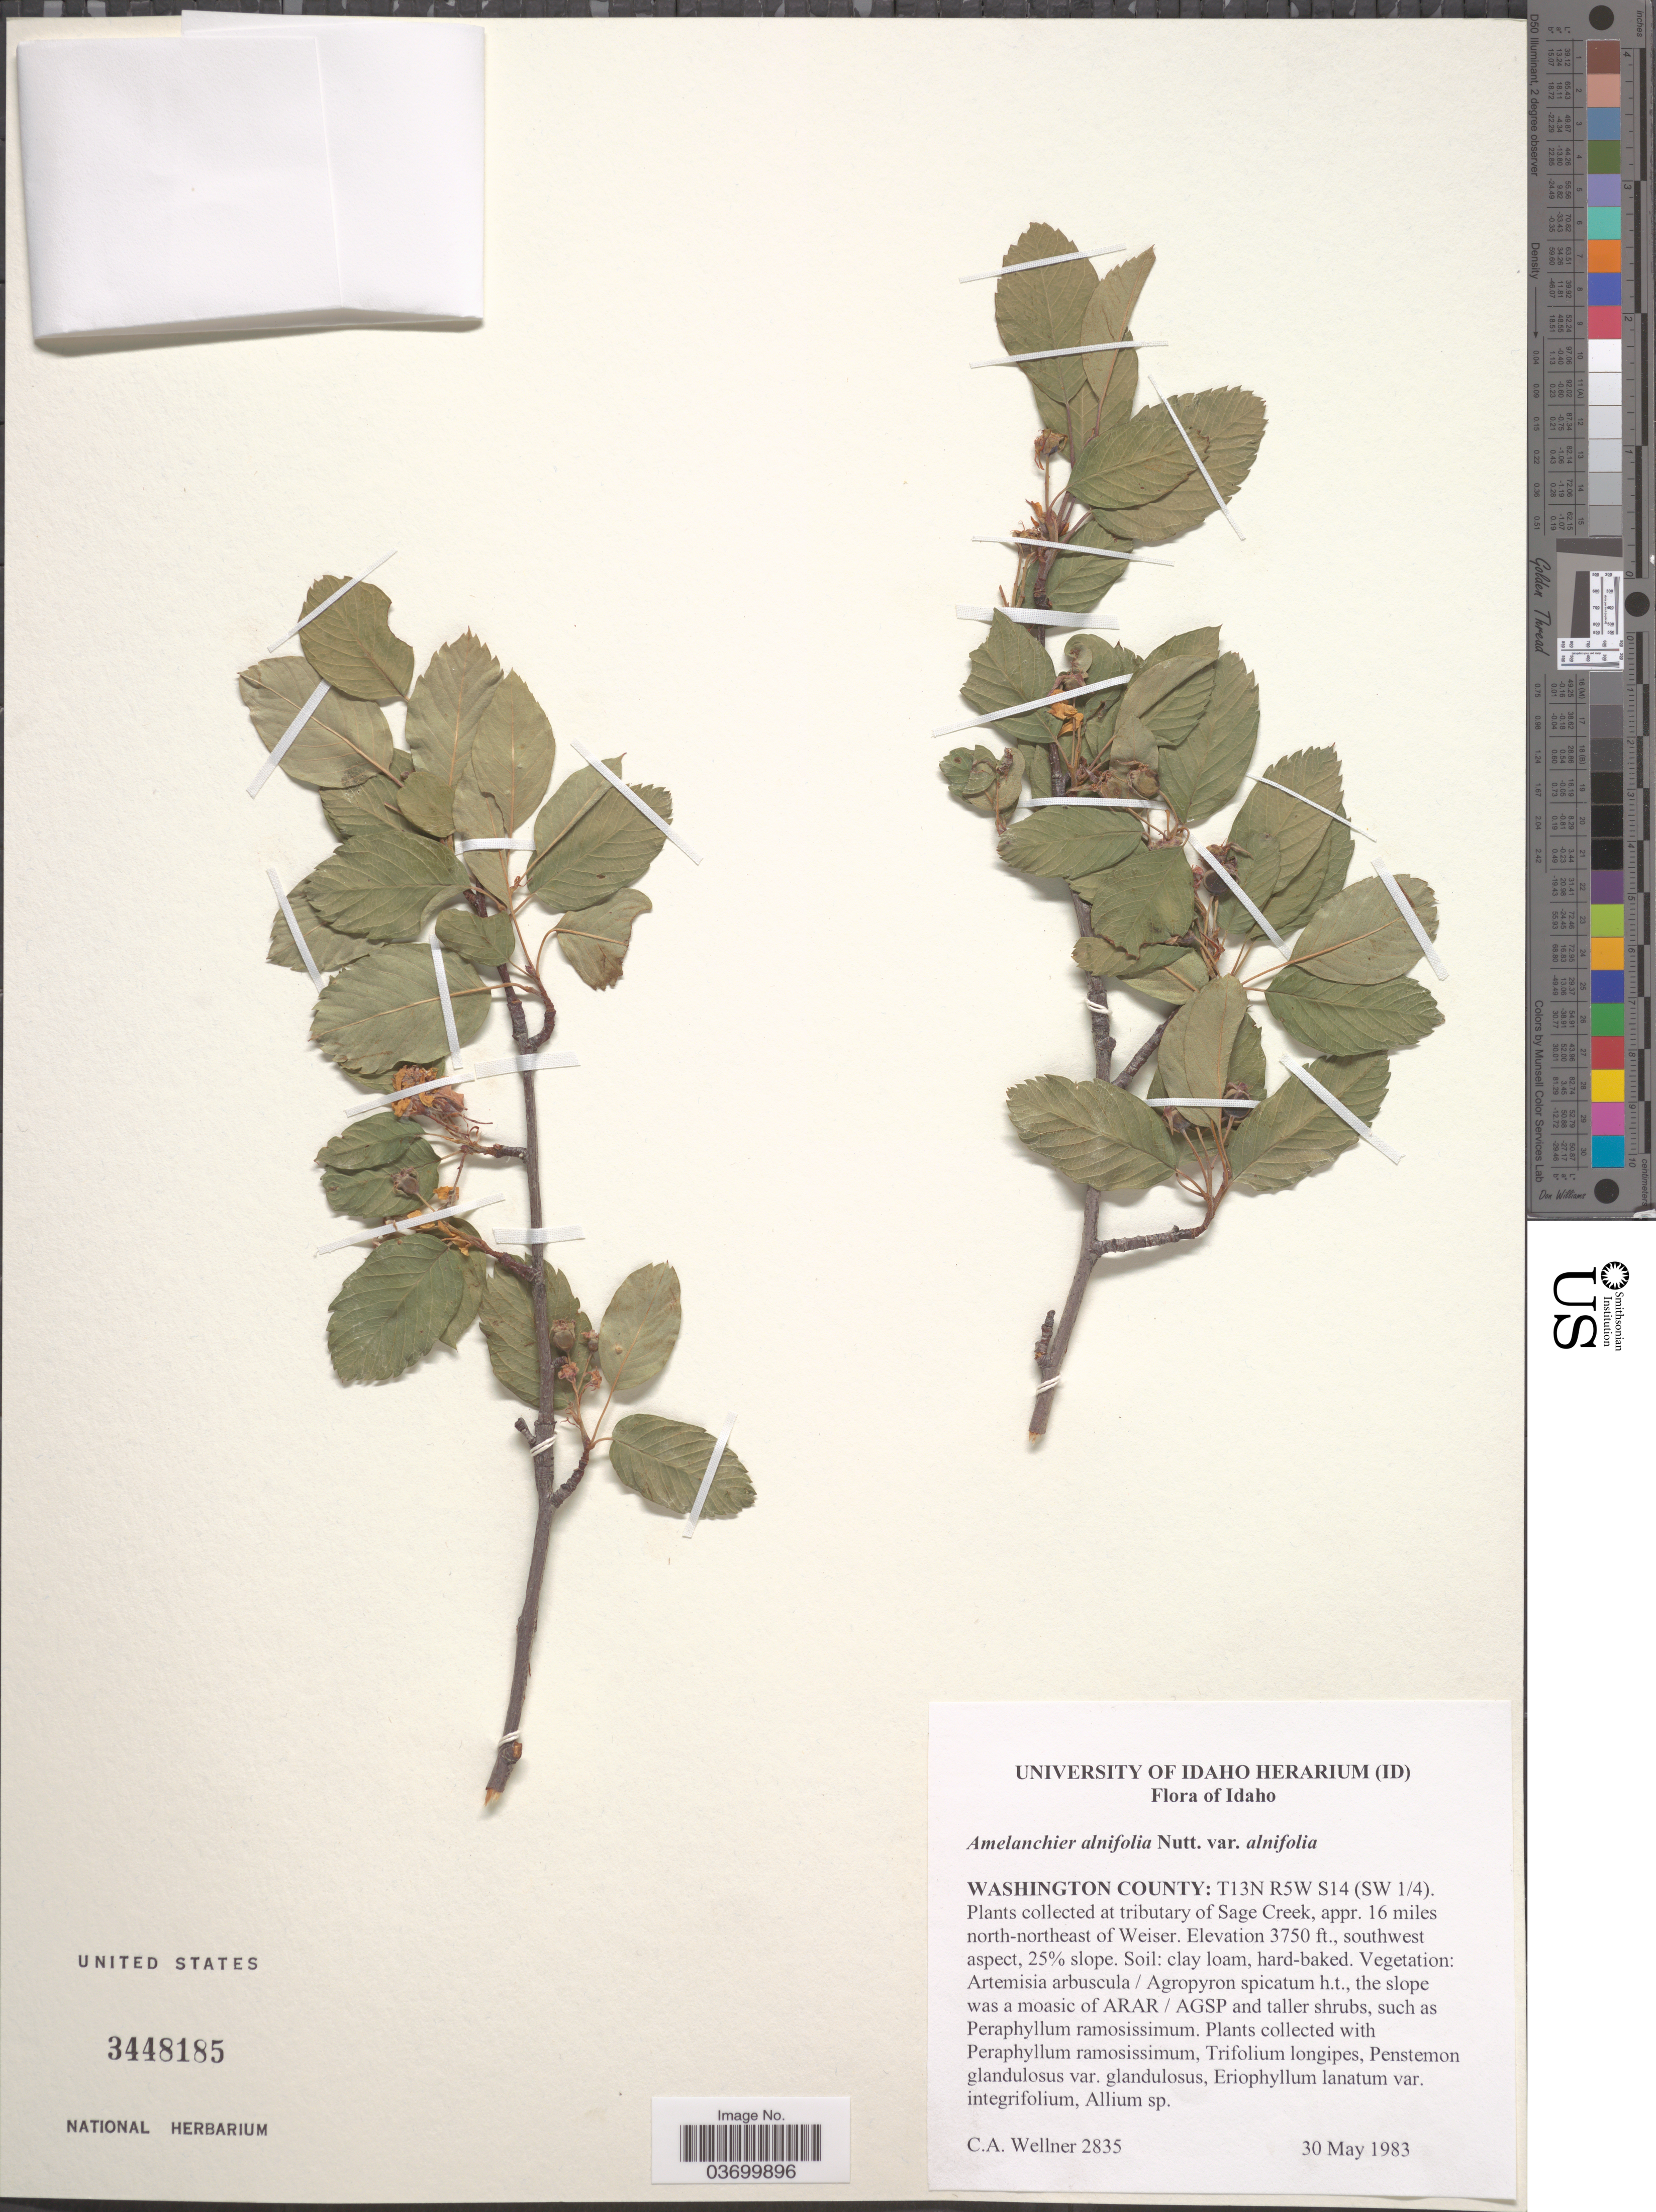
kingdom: Plantae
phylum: Tracheophyta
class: Magnoliopsida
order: Rosales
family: Rosaceae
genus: Amelanchier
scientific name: Amelanchier alnifolia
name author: (Nutt.) Nutt. ex M. Roem.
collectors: C. Wellner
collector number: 2835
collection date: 1983-05-30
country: United States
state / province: Idaho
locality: Washington County: T13N R5W S14 (SW1/4). At tributary of Sage Creek, appr. 16 miles north-northeast of Weiser. Southwest aspect.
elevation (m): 1143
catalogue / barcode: US 3448185